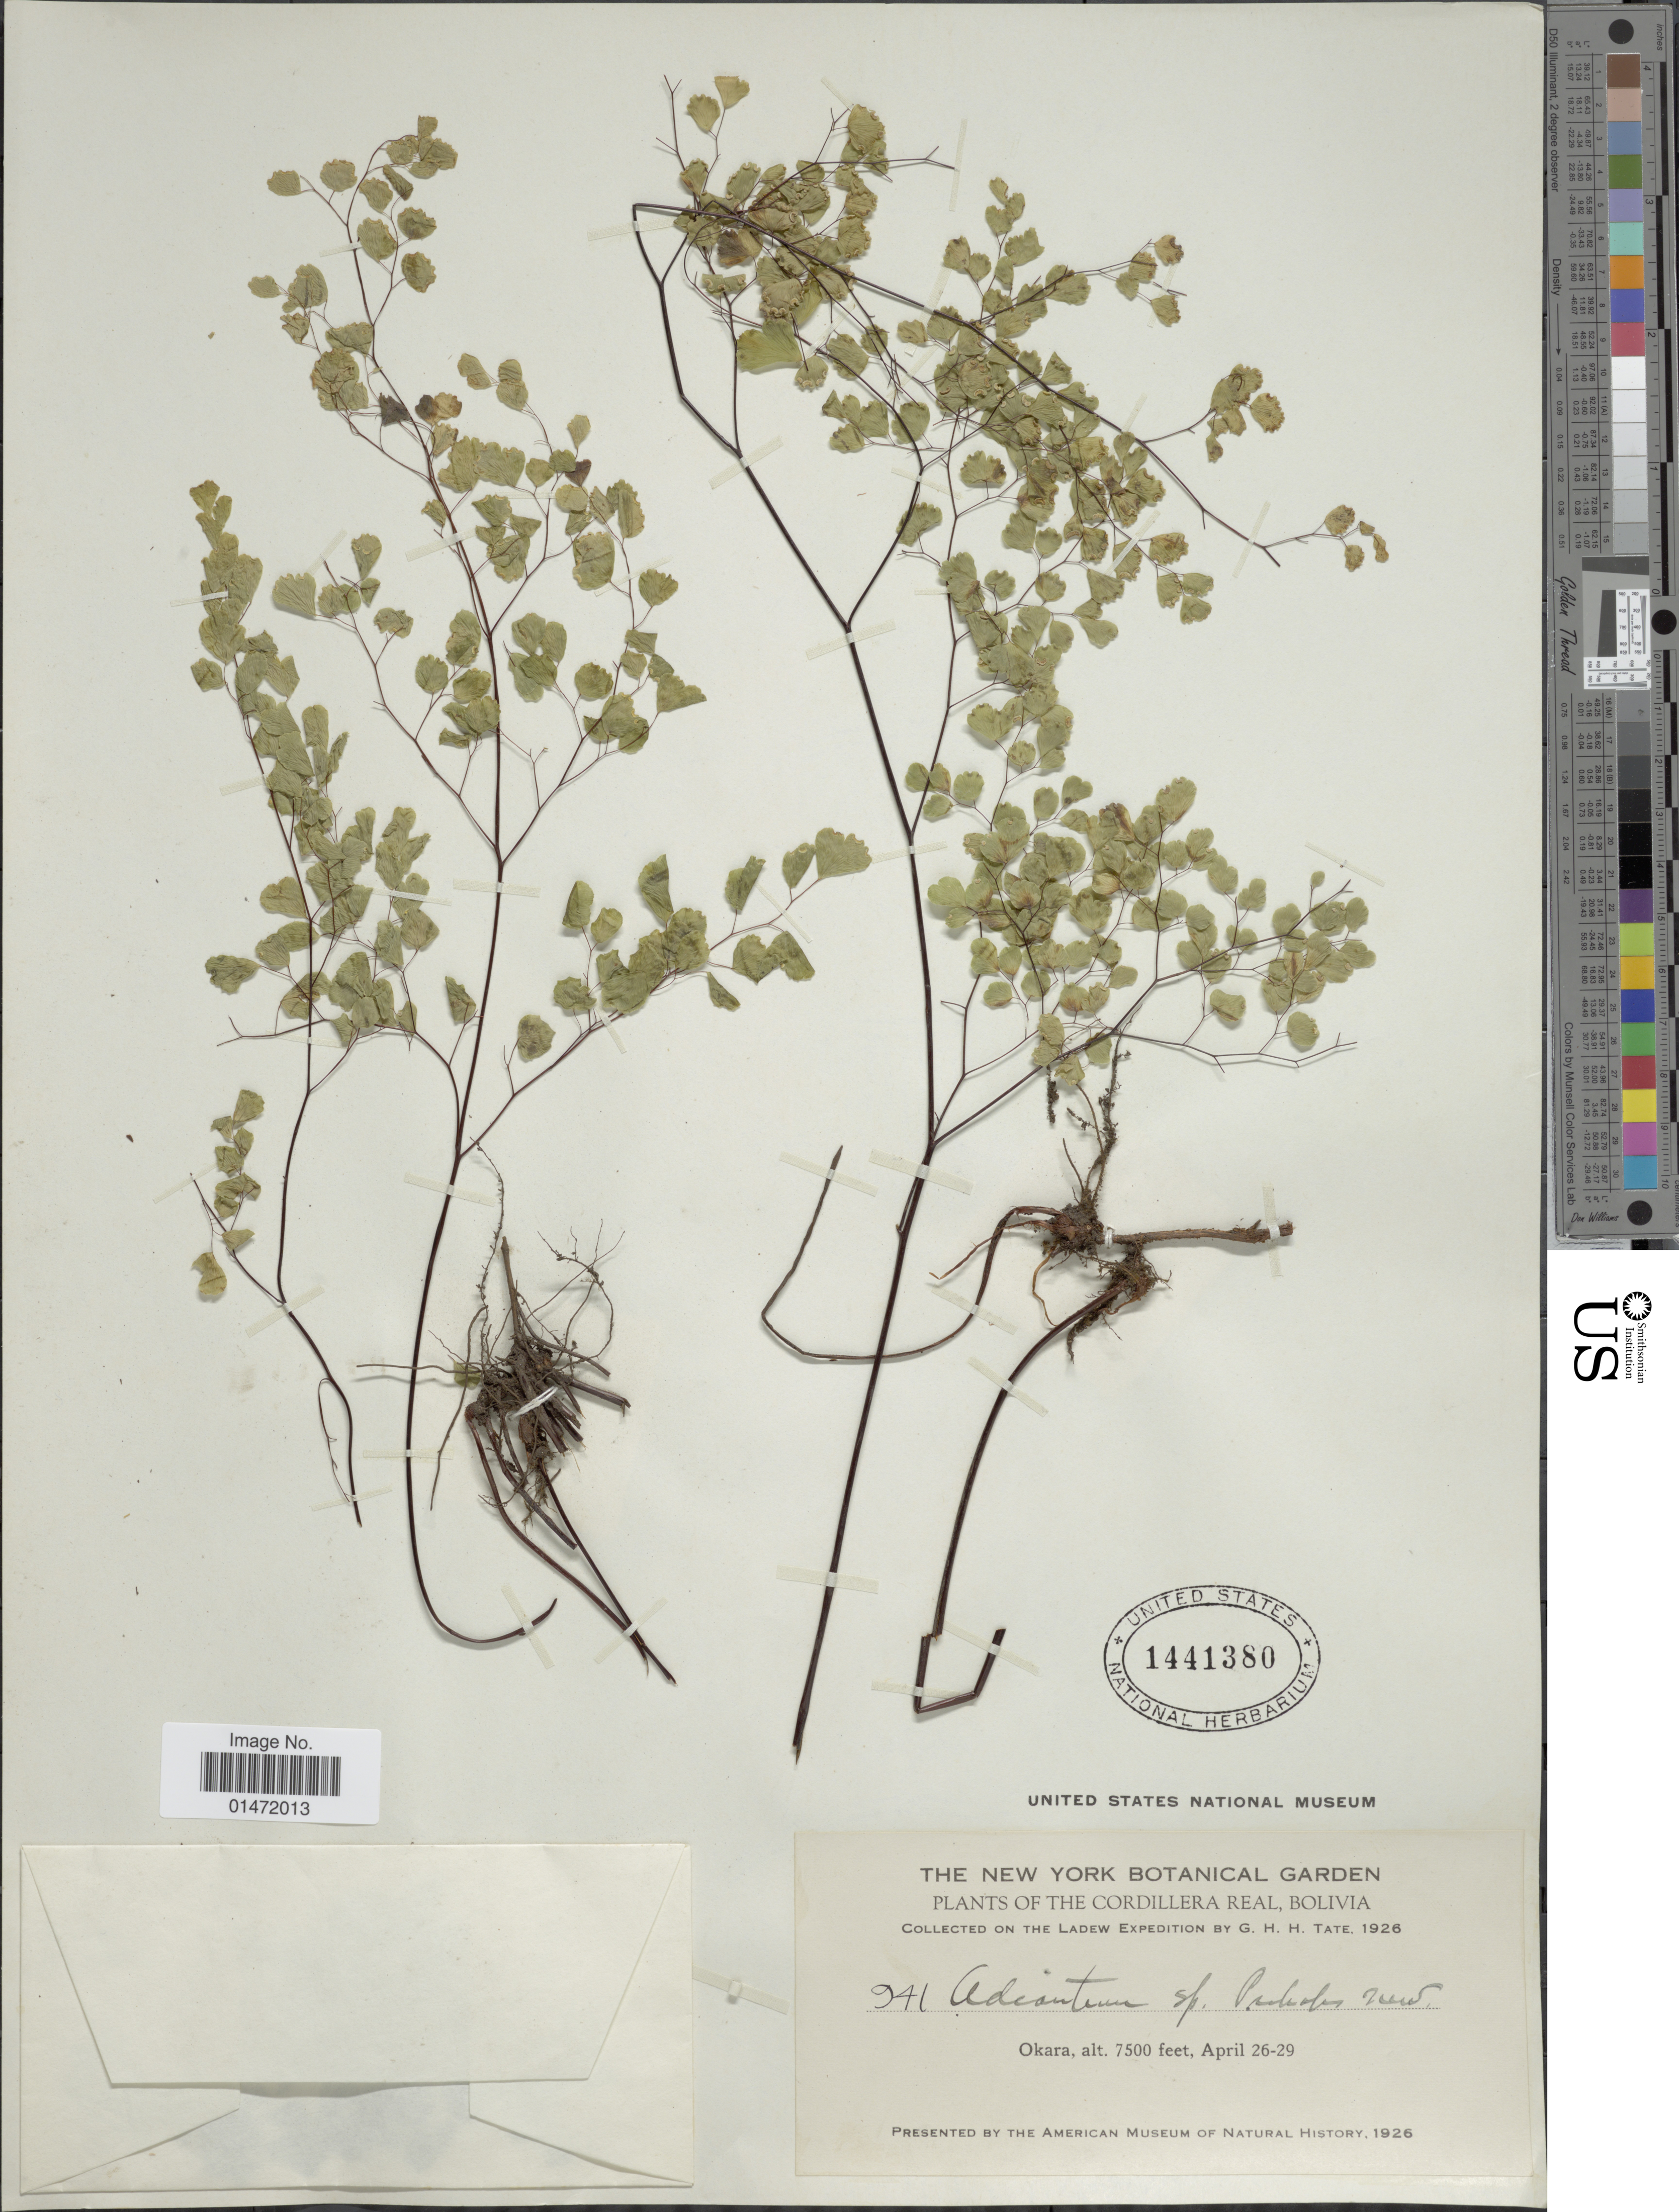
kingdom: Plantae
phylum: Tracheophyta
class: Polypodiopsida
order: Polypodiales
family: Pteridaceae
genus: Adiantum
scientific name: Adiantum sp.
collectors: G. Tate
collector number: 941*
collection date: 1926-04-26/1926-04-29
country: Bolivia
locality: Cordillera Real. Okara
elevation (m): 2286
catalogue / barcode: US 1441380